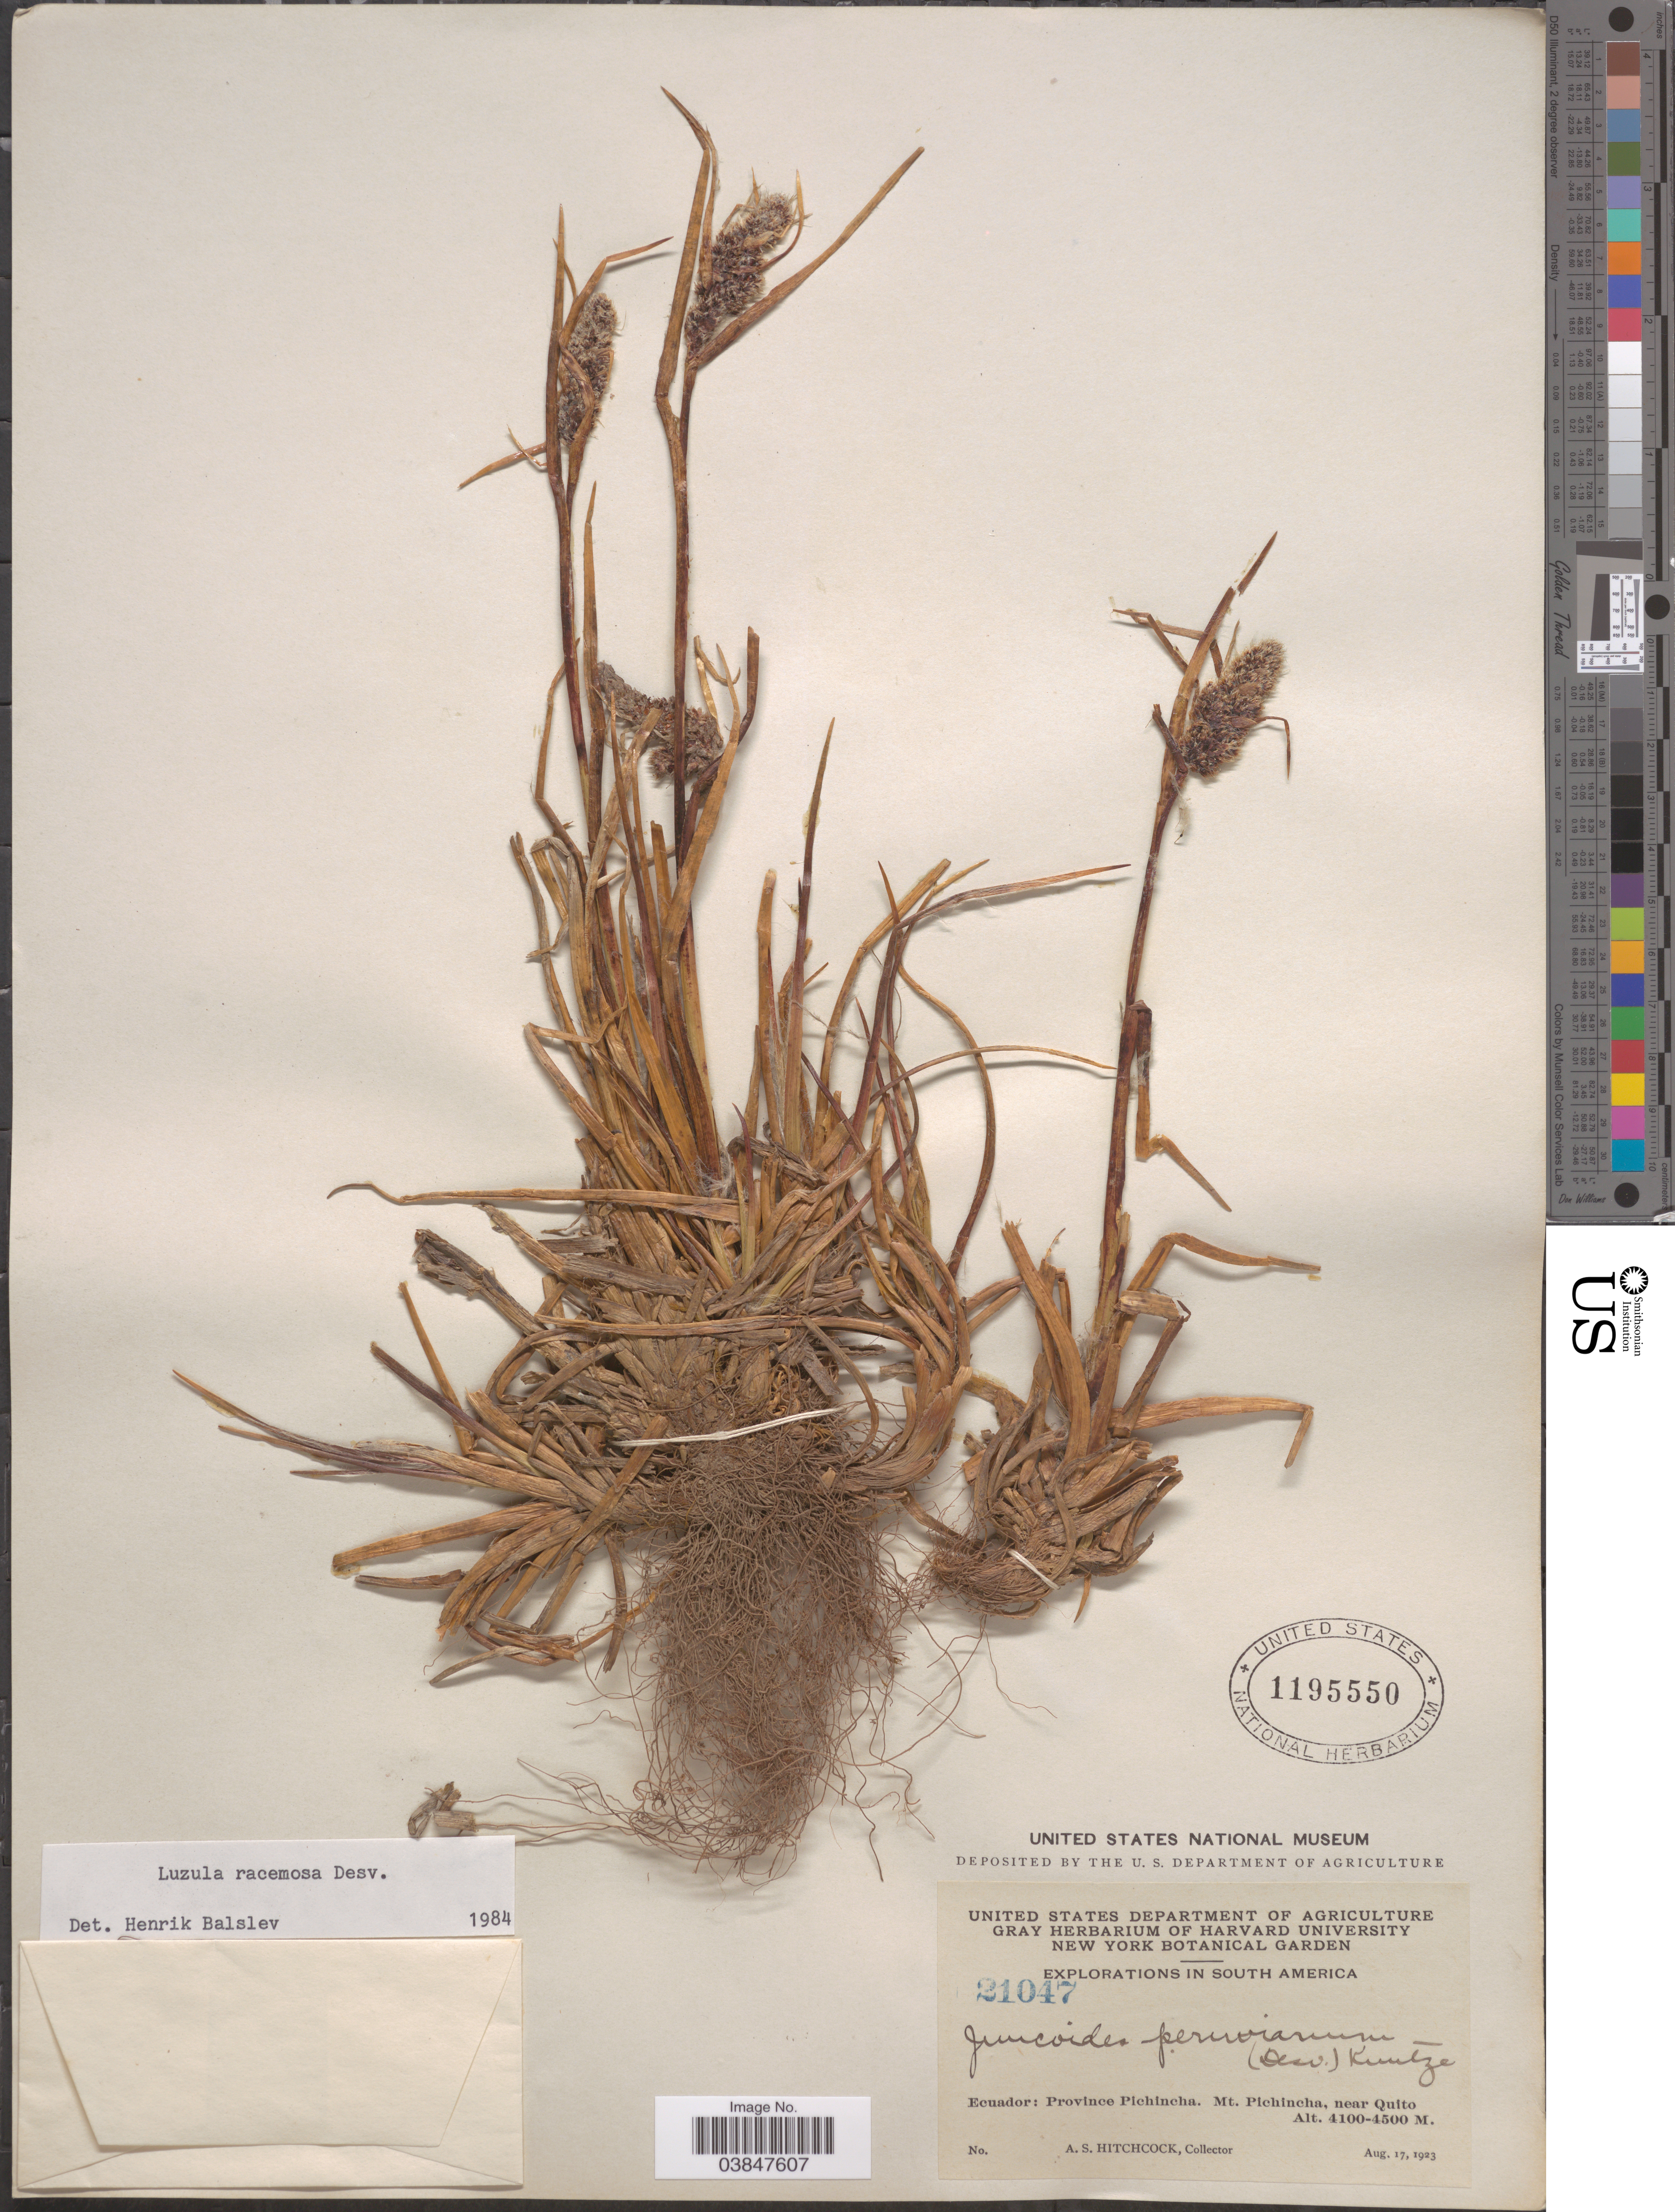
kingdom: Plantae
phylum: Tracheophyta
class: Liliopsida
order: Poales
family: Juncaceae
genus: Luzula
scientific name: Luzula racemosa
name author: Desv.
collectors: A. S. Hitchcock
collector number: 21047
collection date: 1923-08-17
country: Ecuador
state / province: Pichincha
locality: Mt. Pichincha, near Quito.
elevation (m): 4100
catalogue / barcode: US 1195550